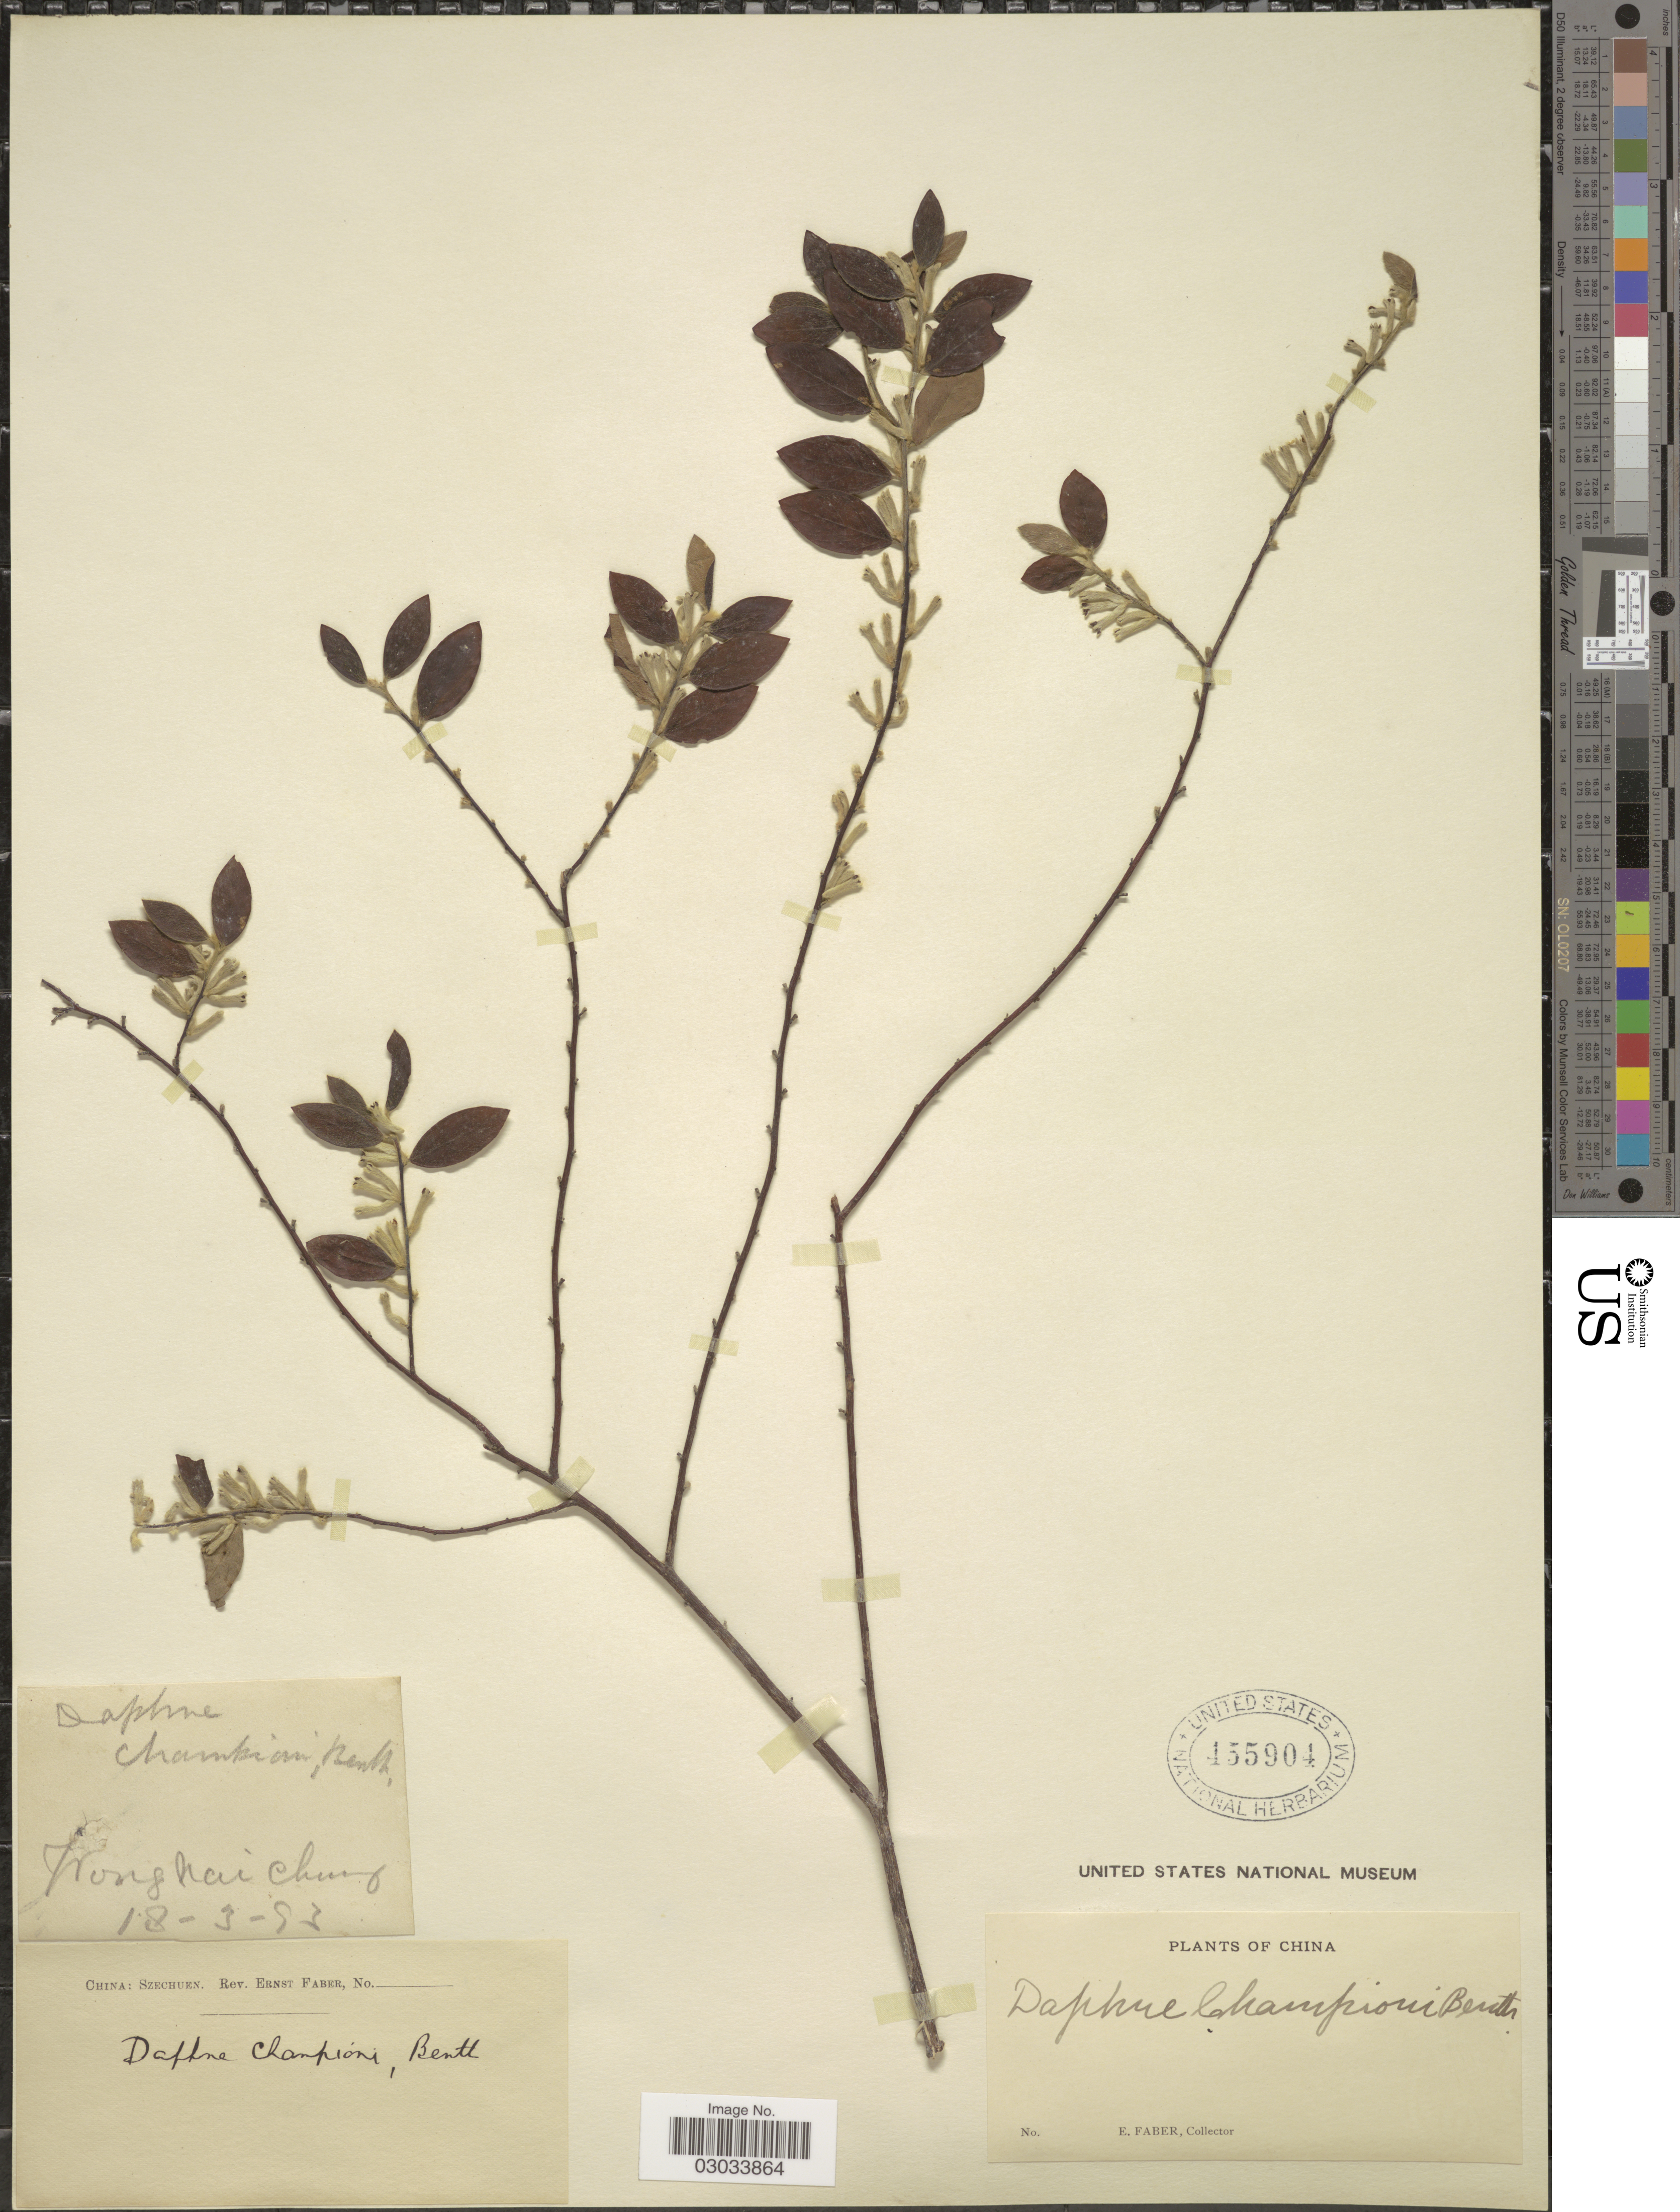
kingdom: Plantae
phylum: Tracheophyta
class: Magnoliopsida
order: Malvales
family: Thymelaeaceae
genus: Daphne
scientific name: Daphne championii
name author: Benth.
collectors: E. Faber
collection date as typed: Transcribed d/m/y: 18/3/93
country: China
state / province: Sichuan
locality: Wong Nai Chung [interpreted]. Szechuen.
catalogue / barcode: US 455904